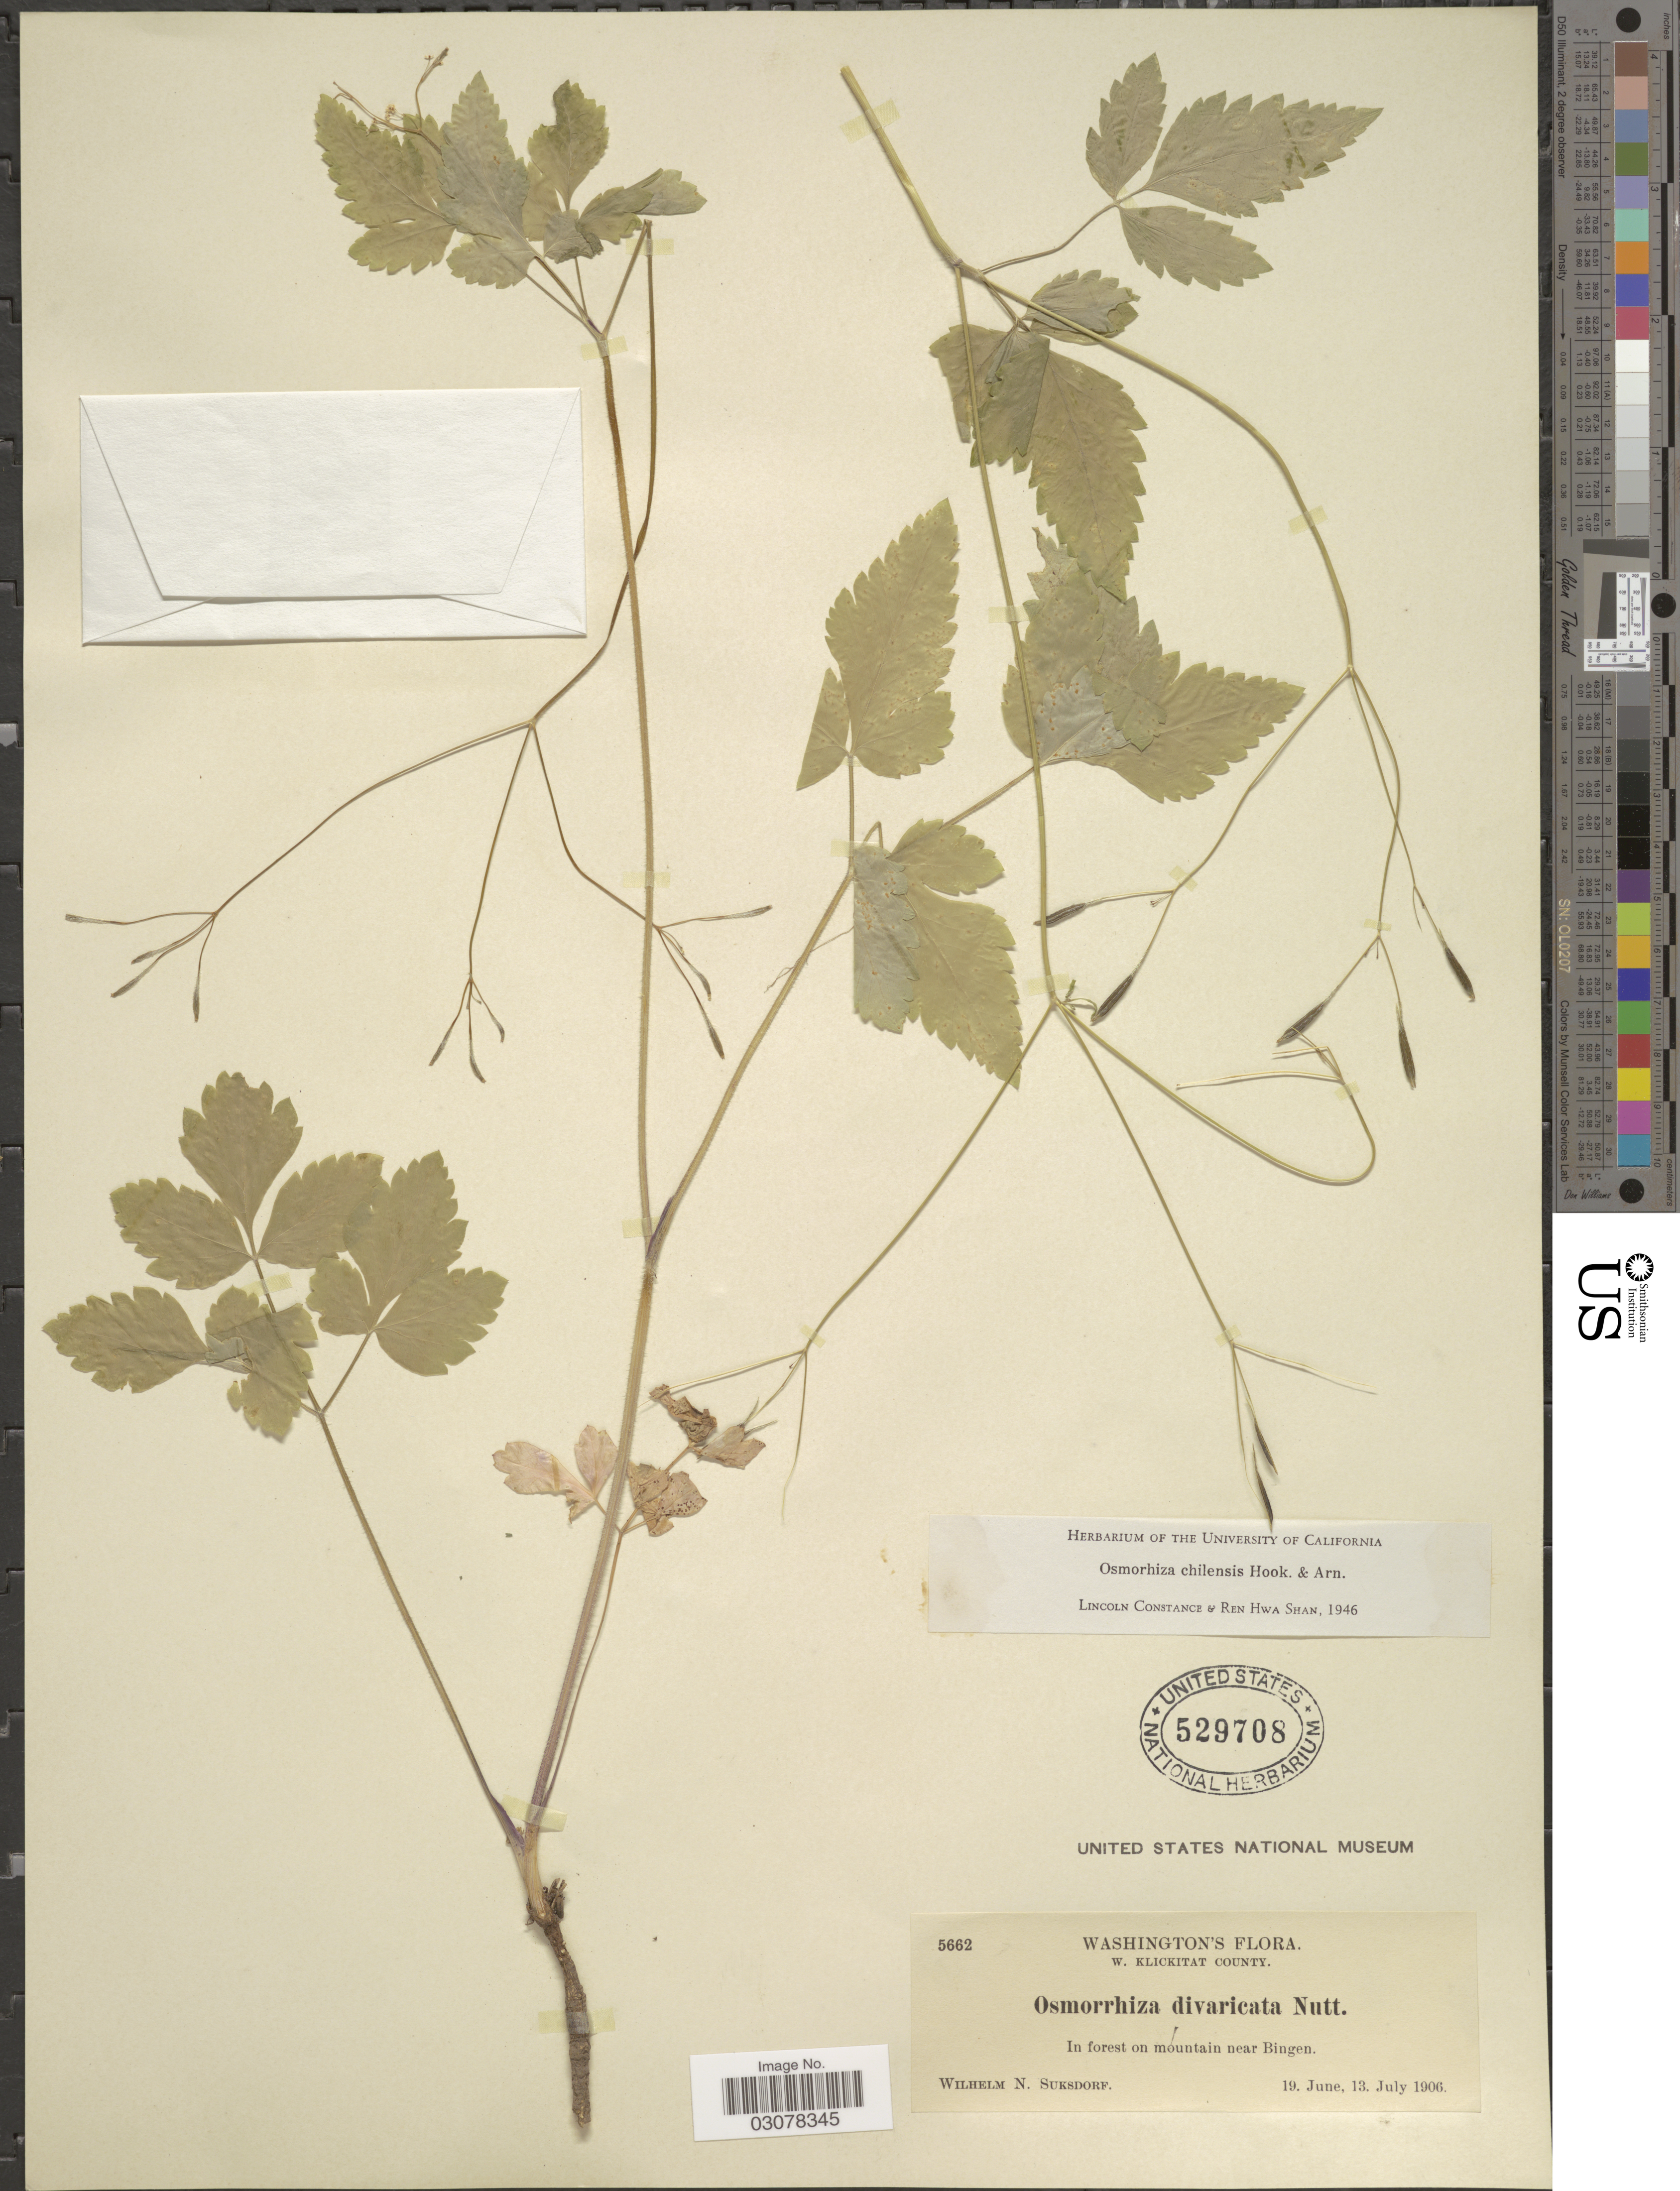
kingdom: Plantae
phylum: Tracheophyta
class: Magnoliopsida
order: Apiales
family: Apiaceae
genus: Osmorhiza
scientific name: Osmorhiza chilensis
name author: Hook. & Arn.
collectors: W. N. Suksdorf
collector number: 5662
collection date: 1906-06-19/1906-07-13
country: United States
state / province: Washington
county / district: Klickitat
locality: W. Klickitat County. In forest on mountain near Bingen.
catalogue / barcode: US 529708